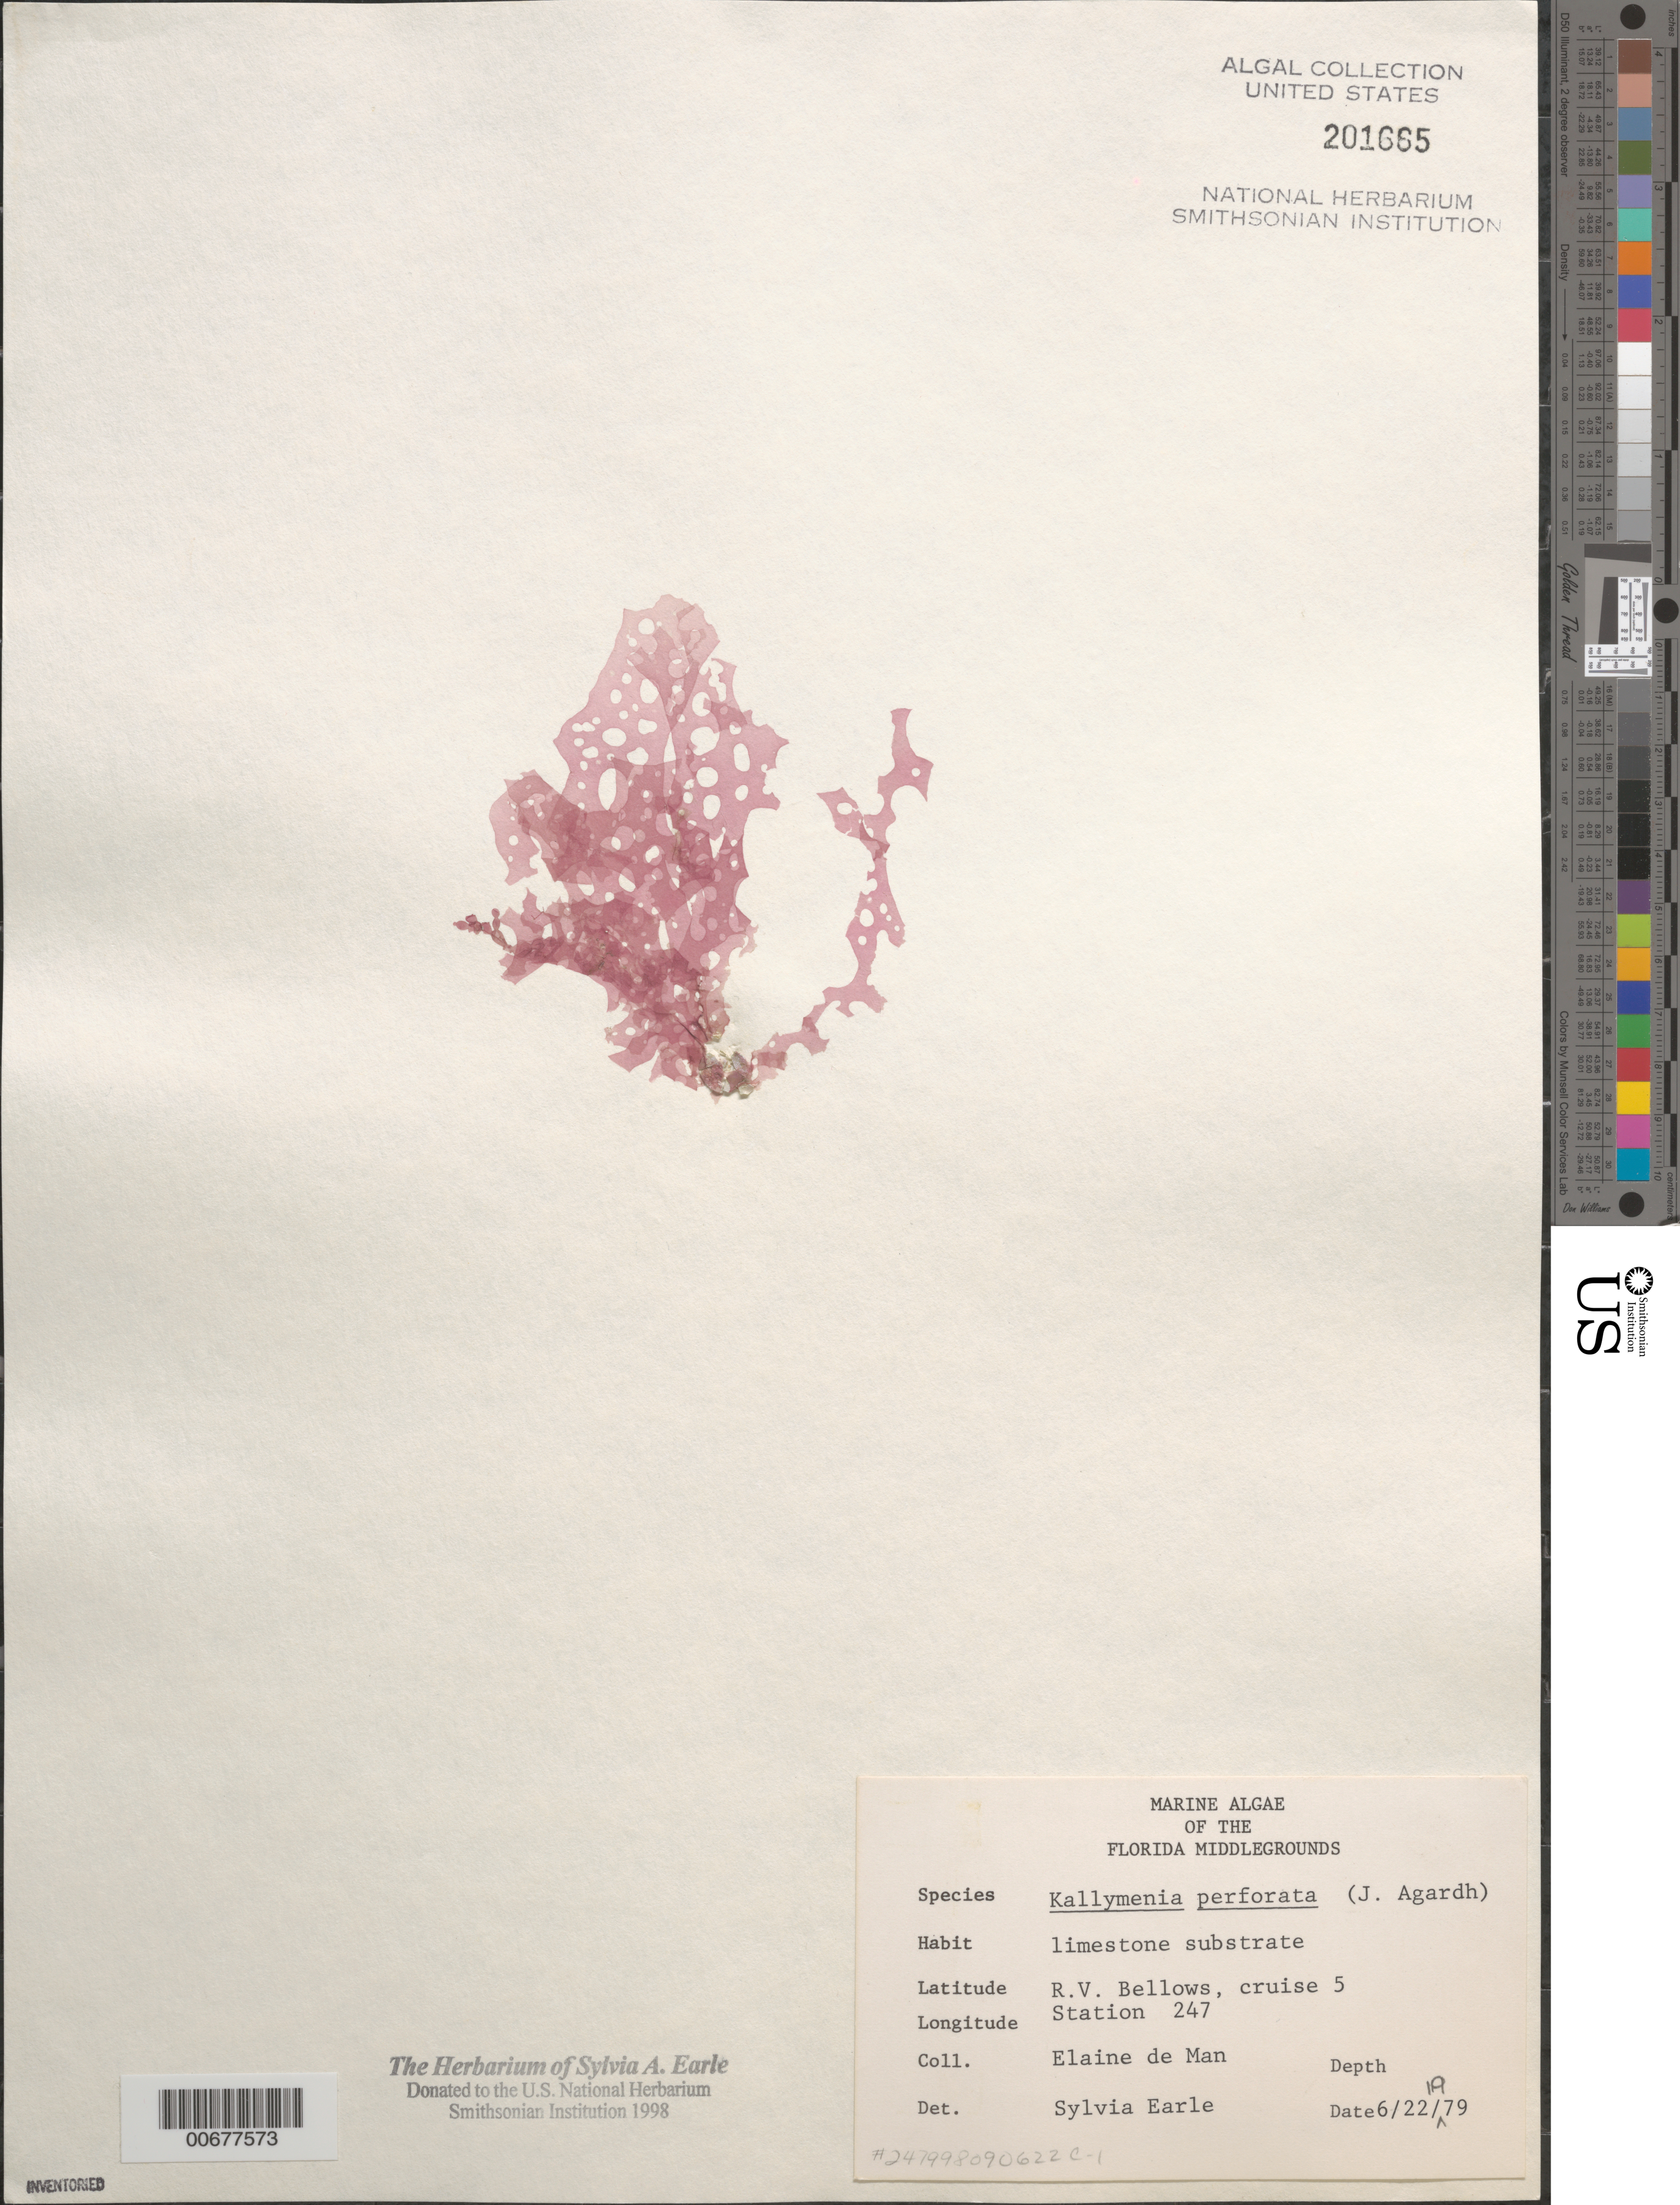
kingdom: Plantae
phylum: Rhodophyta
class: Florideophyceae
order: Gigartinales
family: Kallymeniaceae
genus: Kallymenia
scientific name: Kallymenia perforata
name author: J. Agardh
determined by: Earle, S. A.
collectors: E. de Man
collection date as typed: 22 Jun 1979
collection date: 1979-06-22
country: United States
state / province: Florida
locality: Florida Middle Grounds, Gulf of Mexico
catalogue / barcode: US 201665